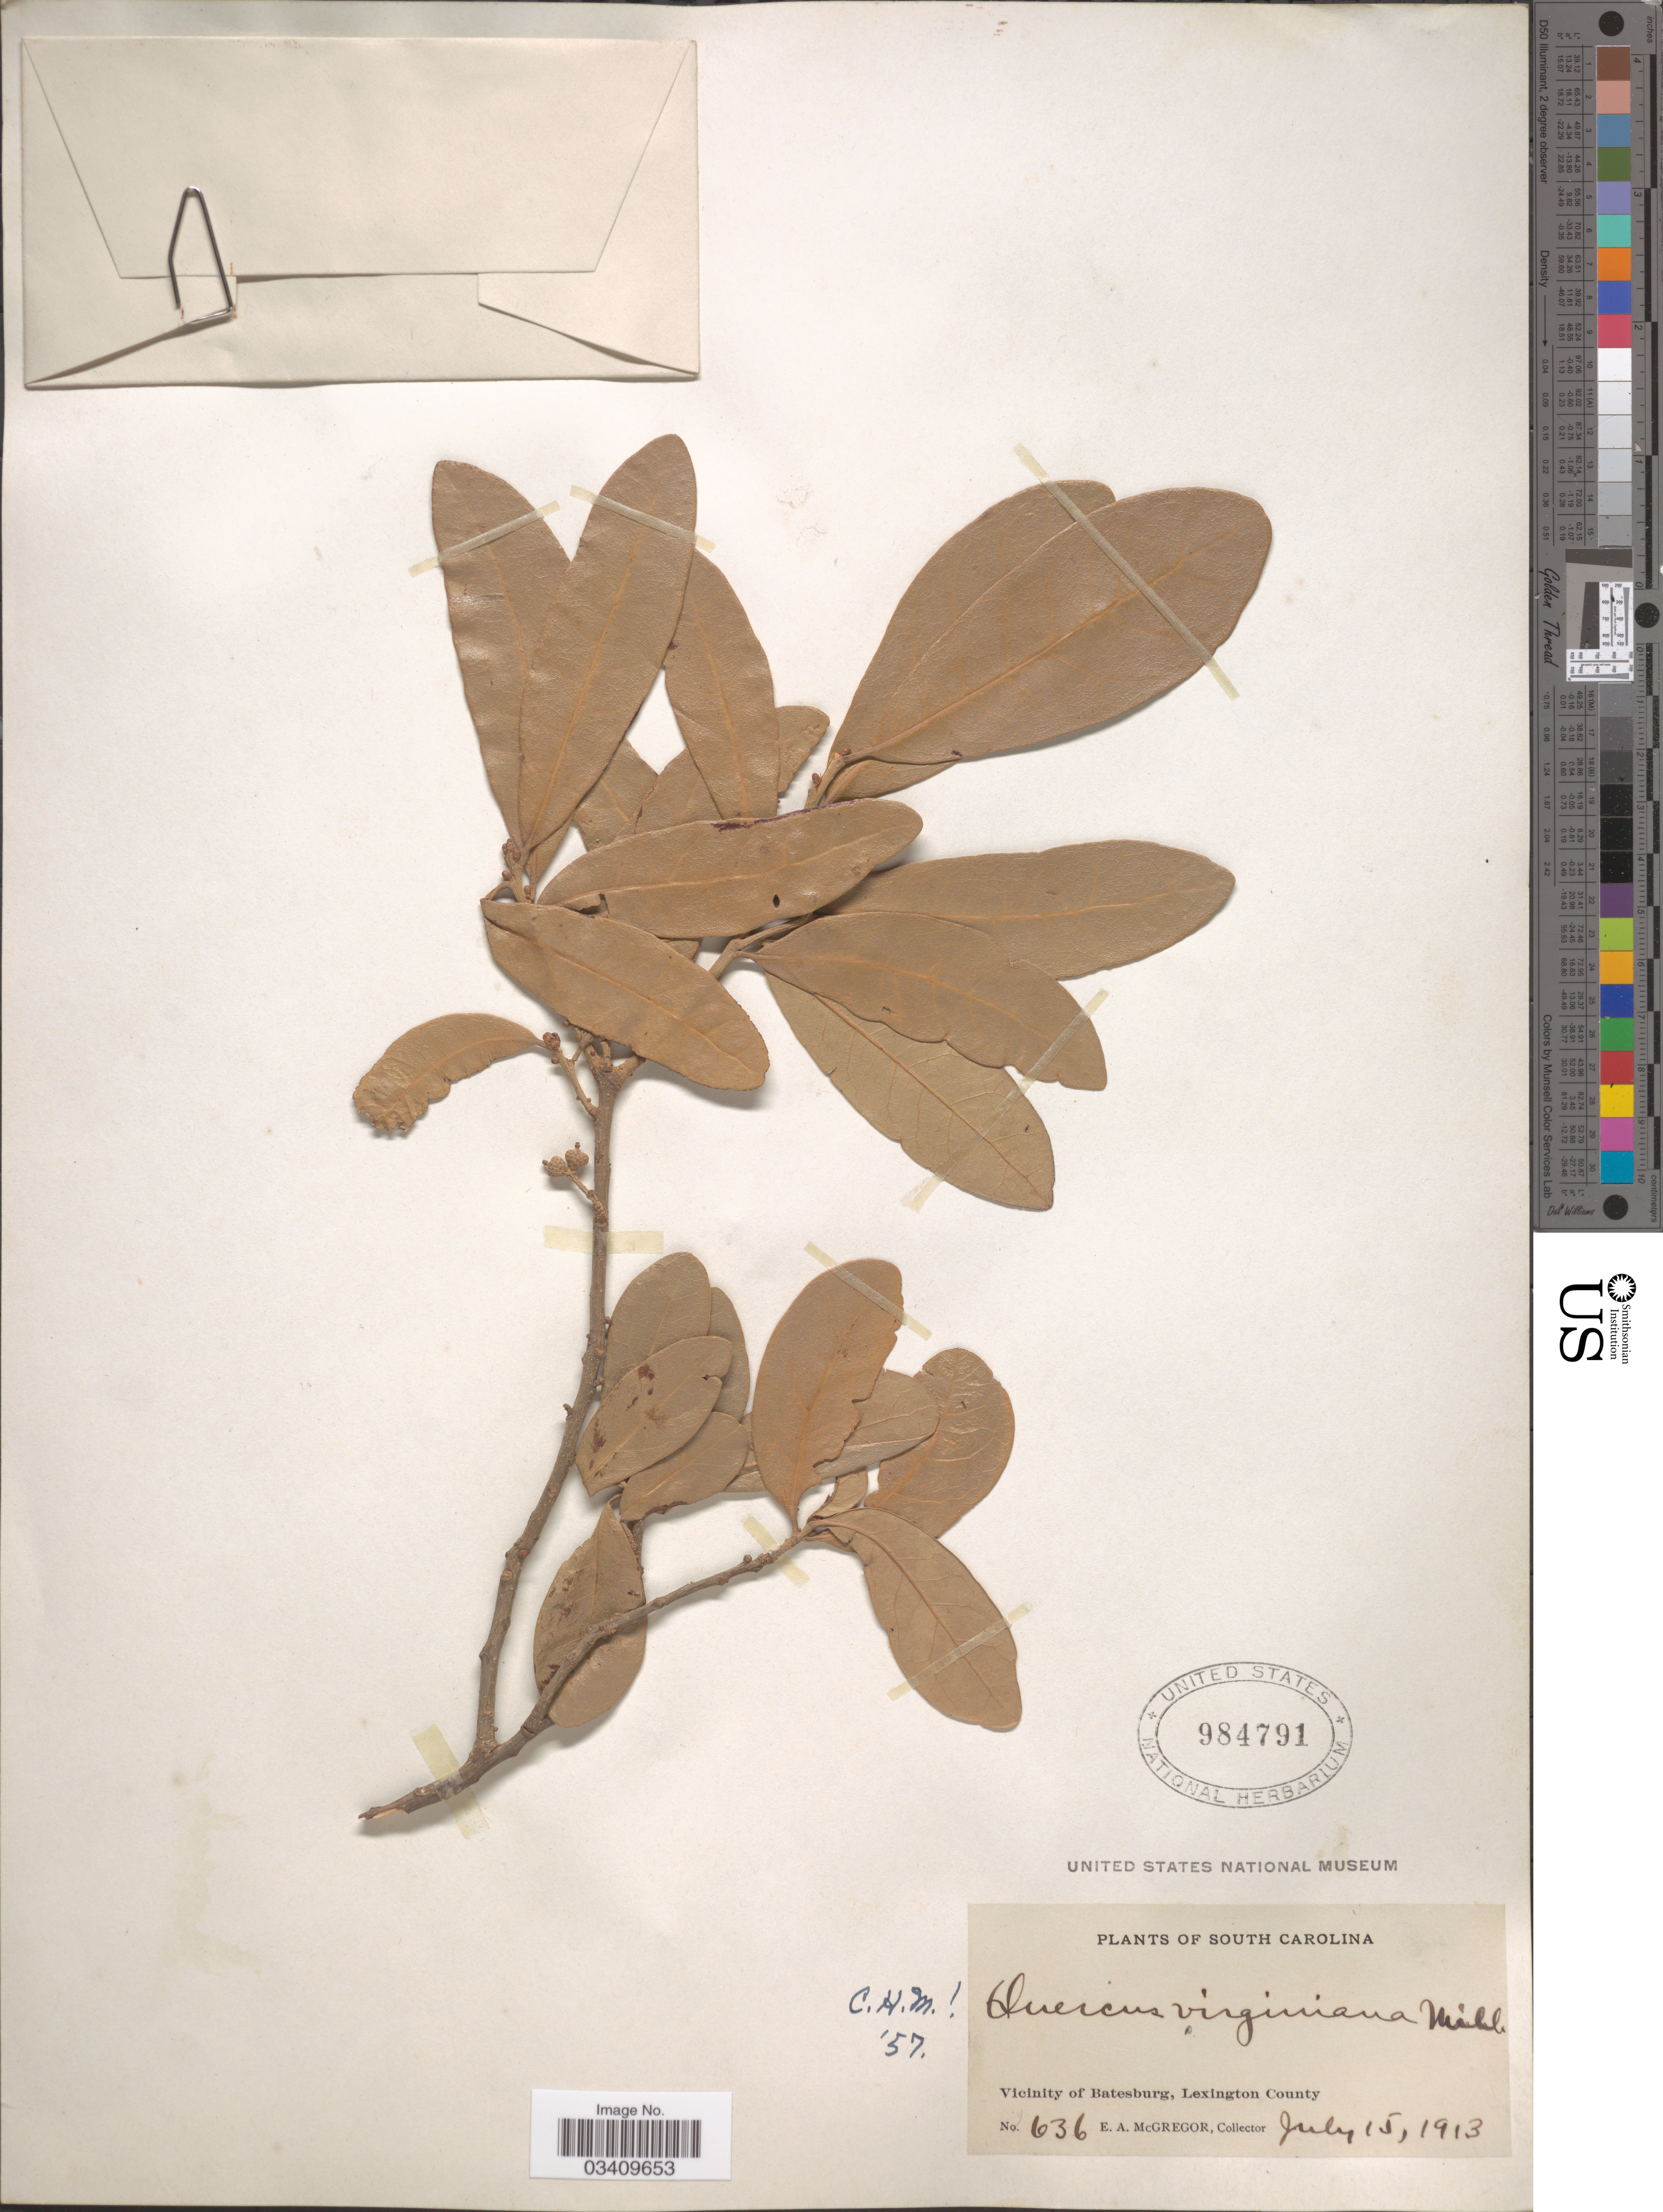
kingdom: Plantae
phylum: Tracheophyta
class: Magnoliopsida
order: Fagales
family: Fagaceae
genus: Quercus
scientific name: Quercus virginiana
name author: Mill.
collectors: E. A. McGregor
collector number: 636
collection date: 1913-07-15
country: United States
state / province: South Carolina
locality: Vicinity of Batesburg, Lexington County.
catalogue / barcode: US 984791